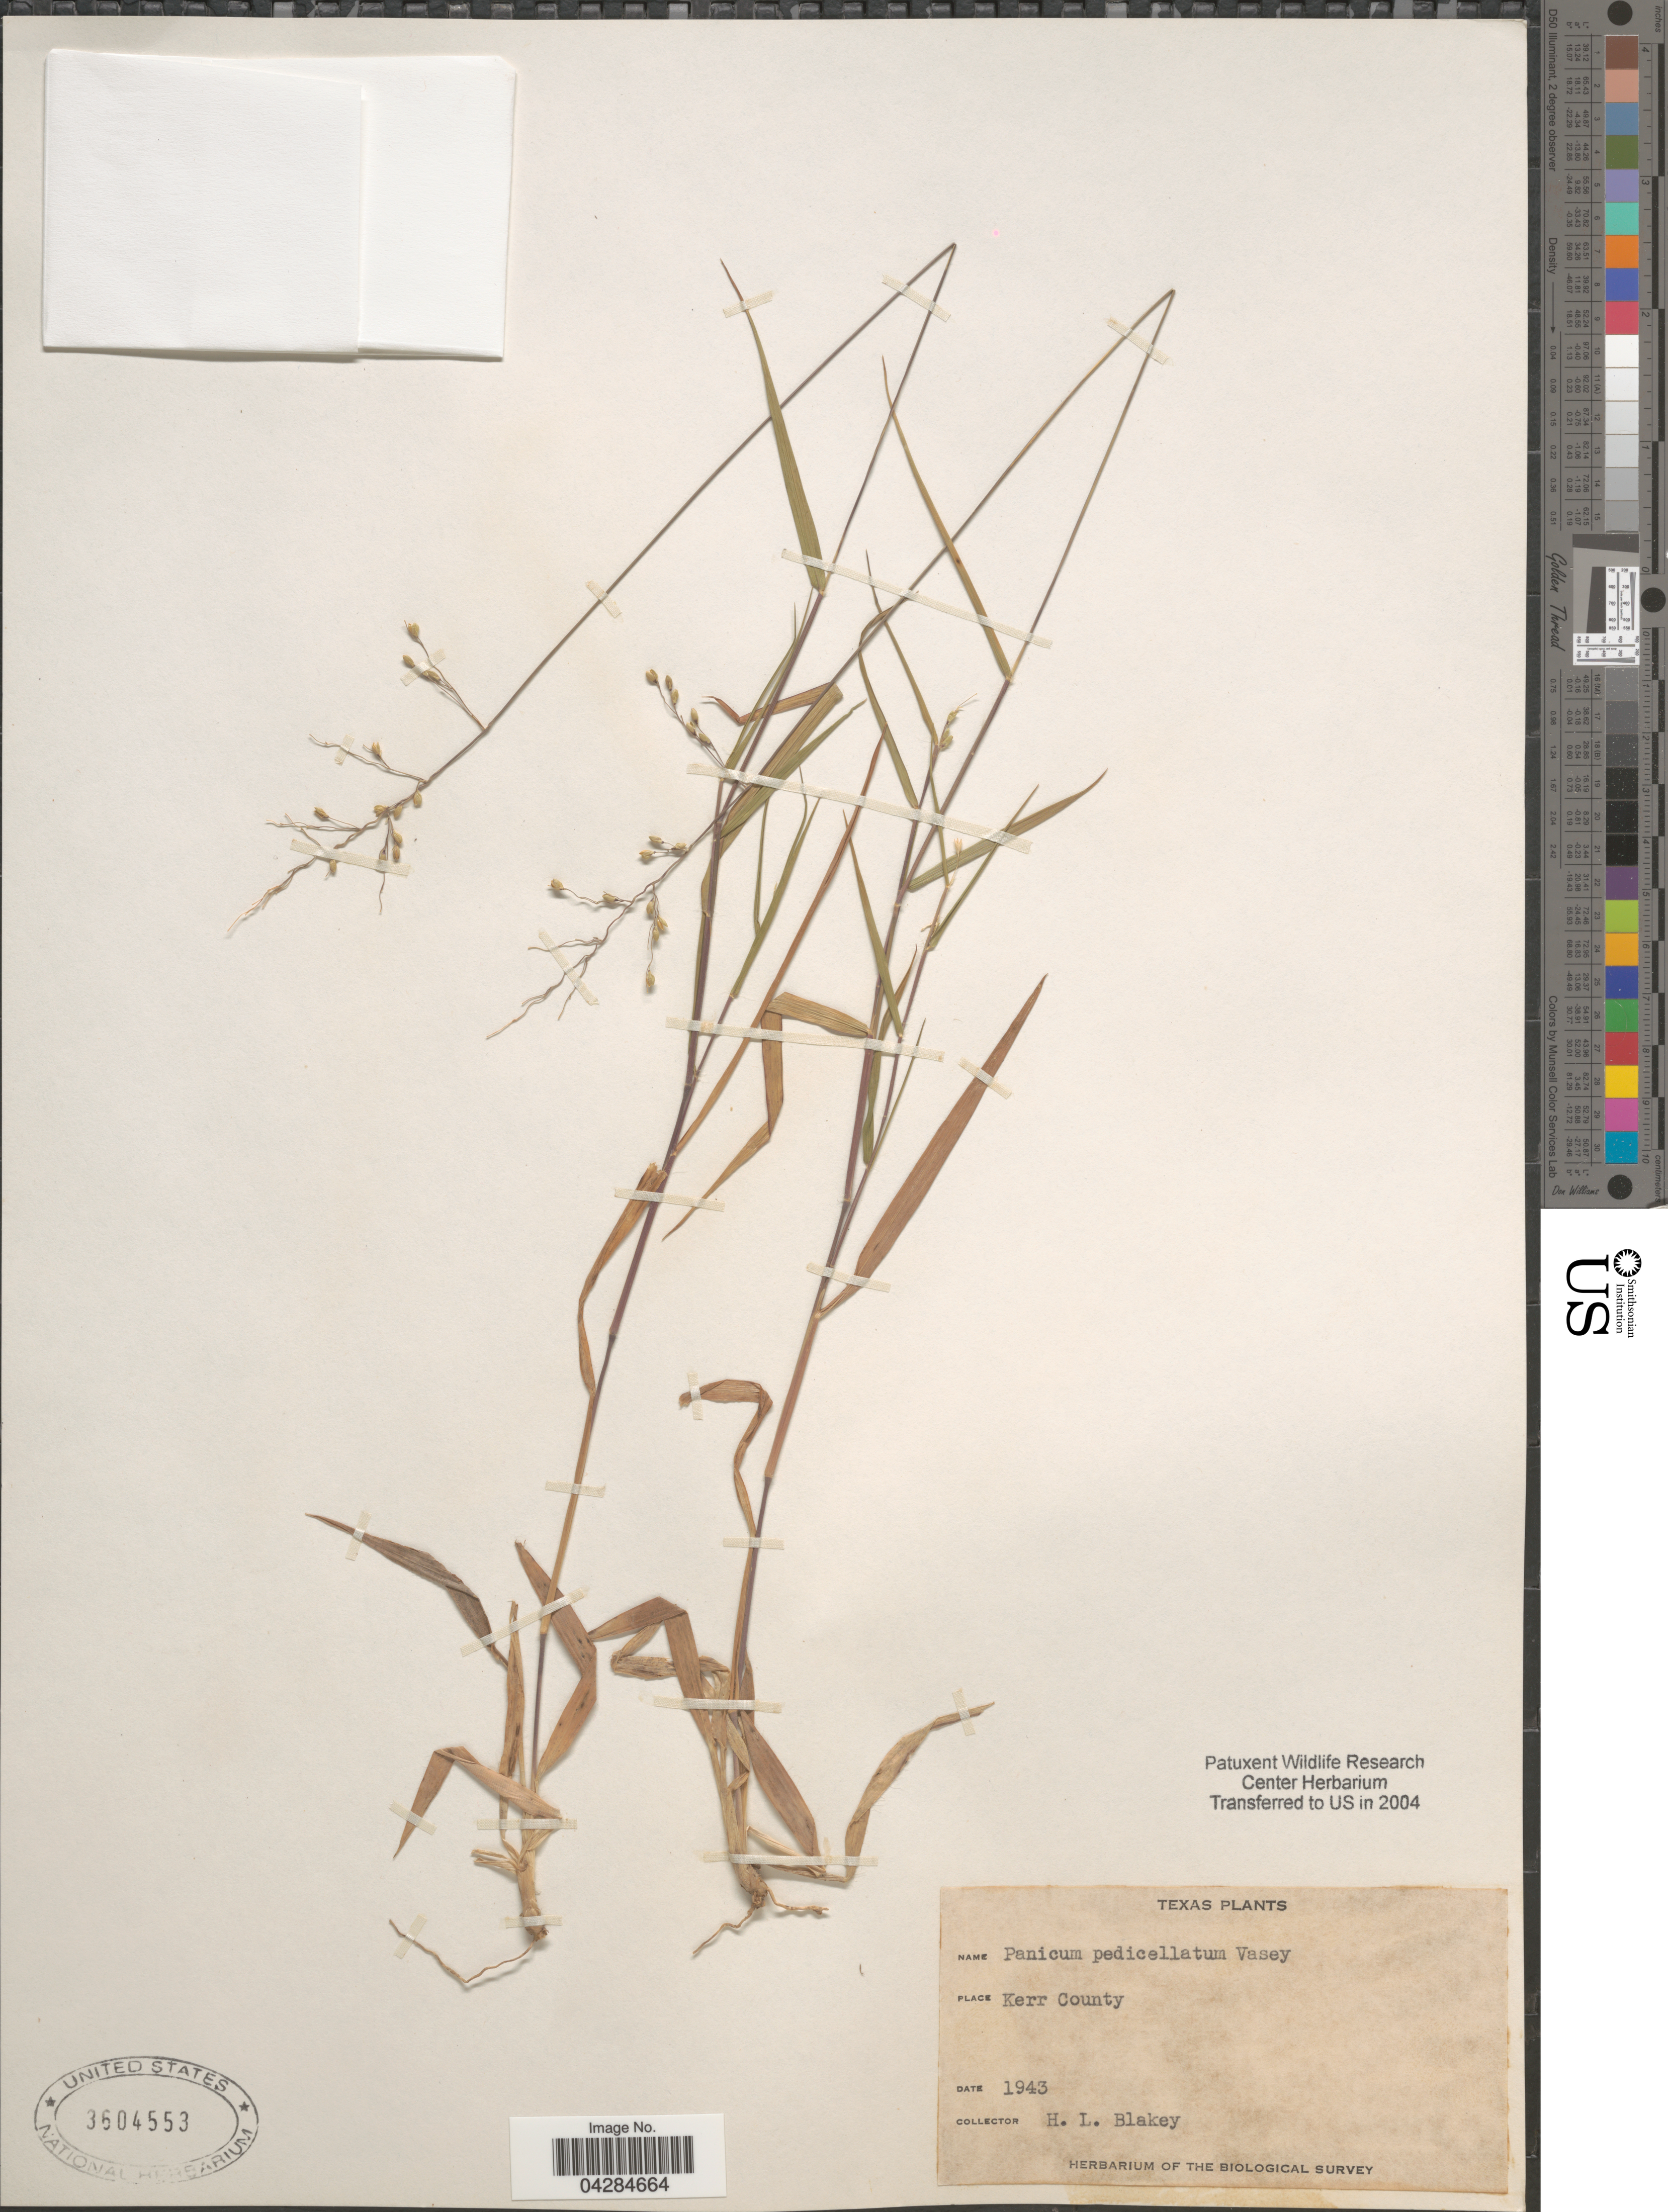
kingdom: Plantae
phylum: Tracheophyta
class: Liliopsida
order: Poales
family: Poaceae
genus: Dichanthelium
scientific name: Dichanthelium pedicellatum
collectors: H. Blakey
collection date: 1943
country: United States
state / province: Texas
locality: Kerr County. The Biological Survey.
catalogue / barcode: US 3604553